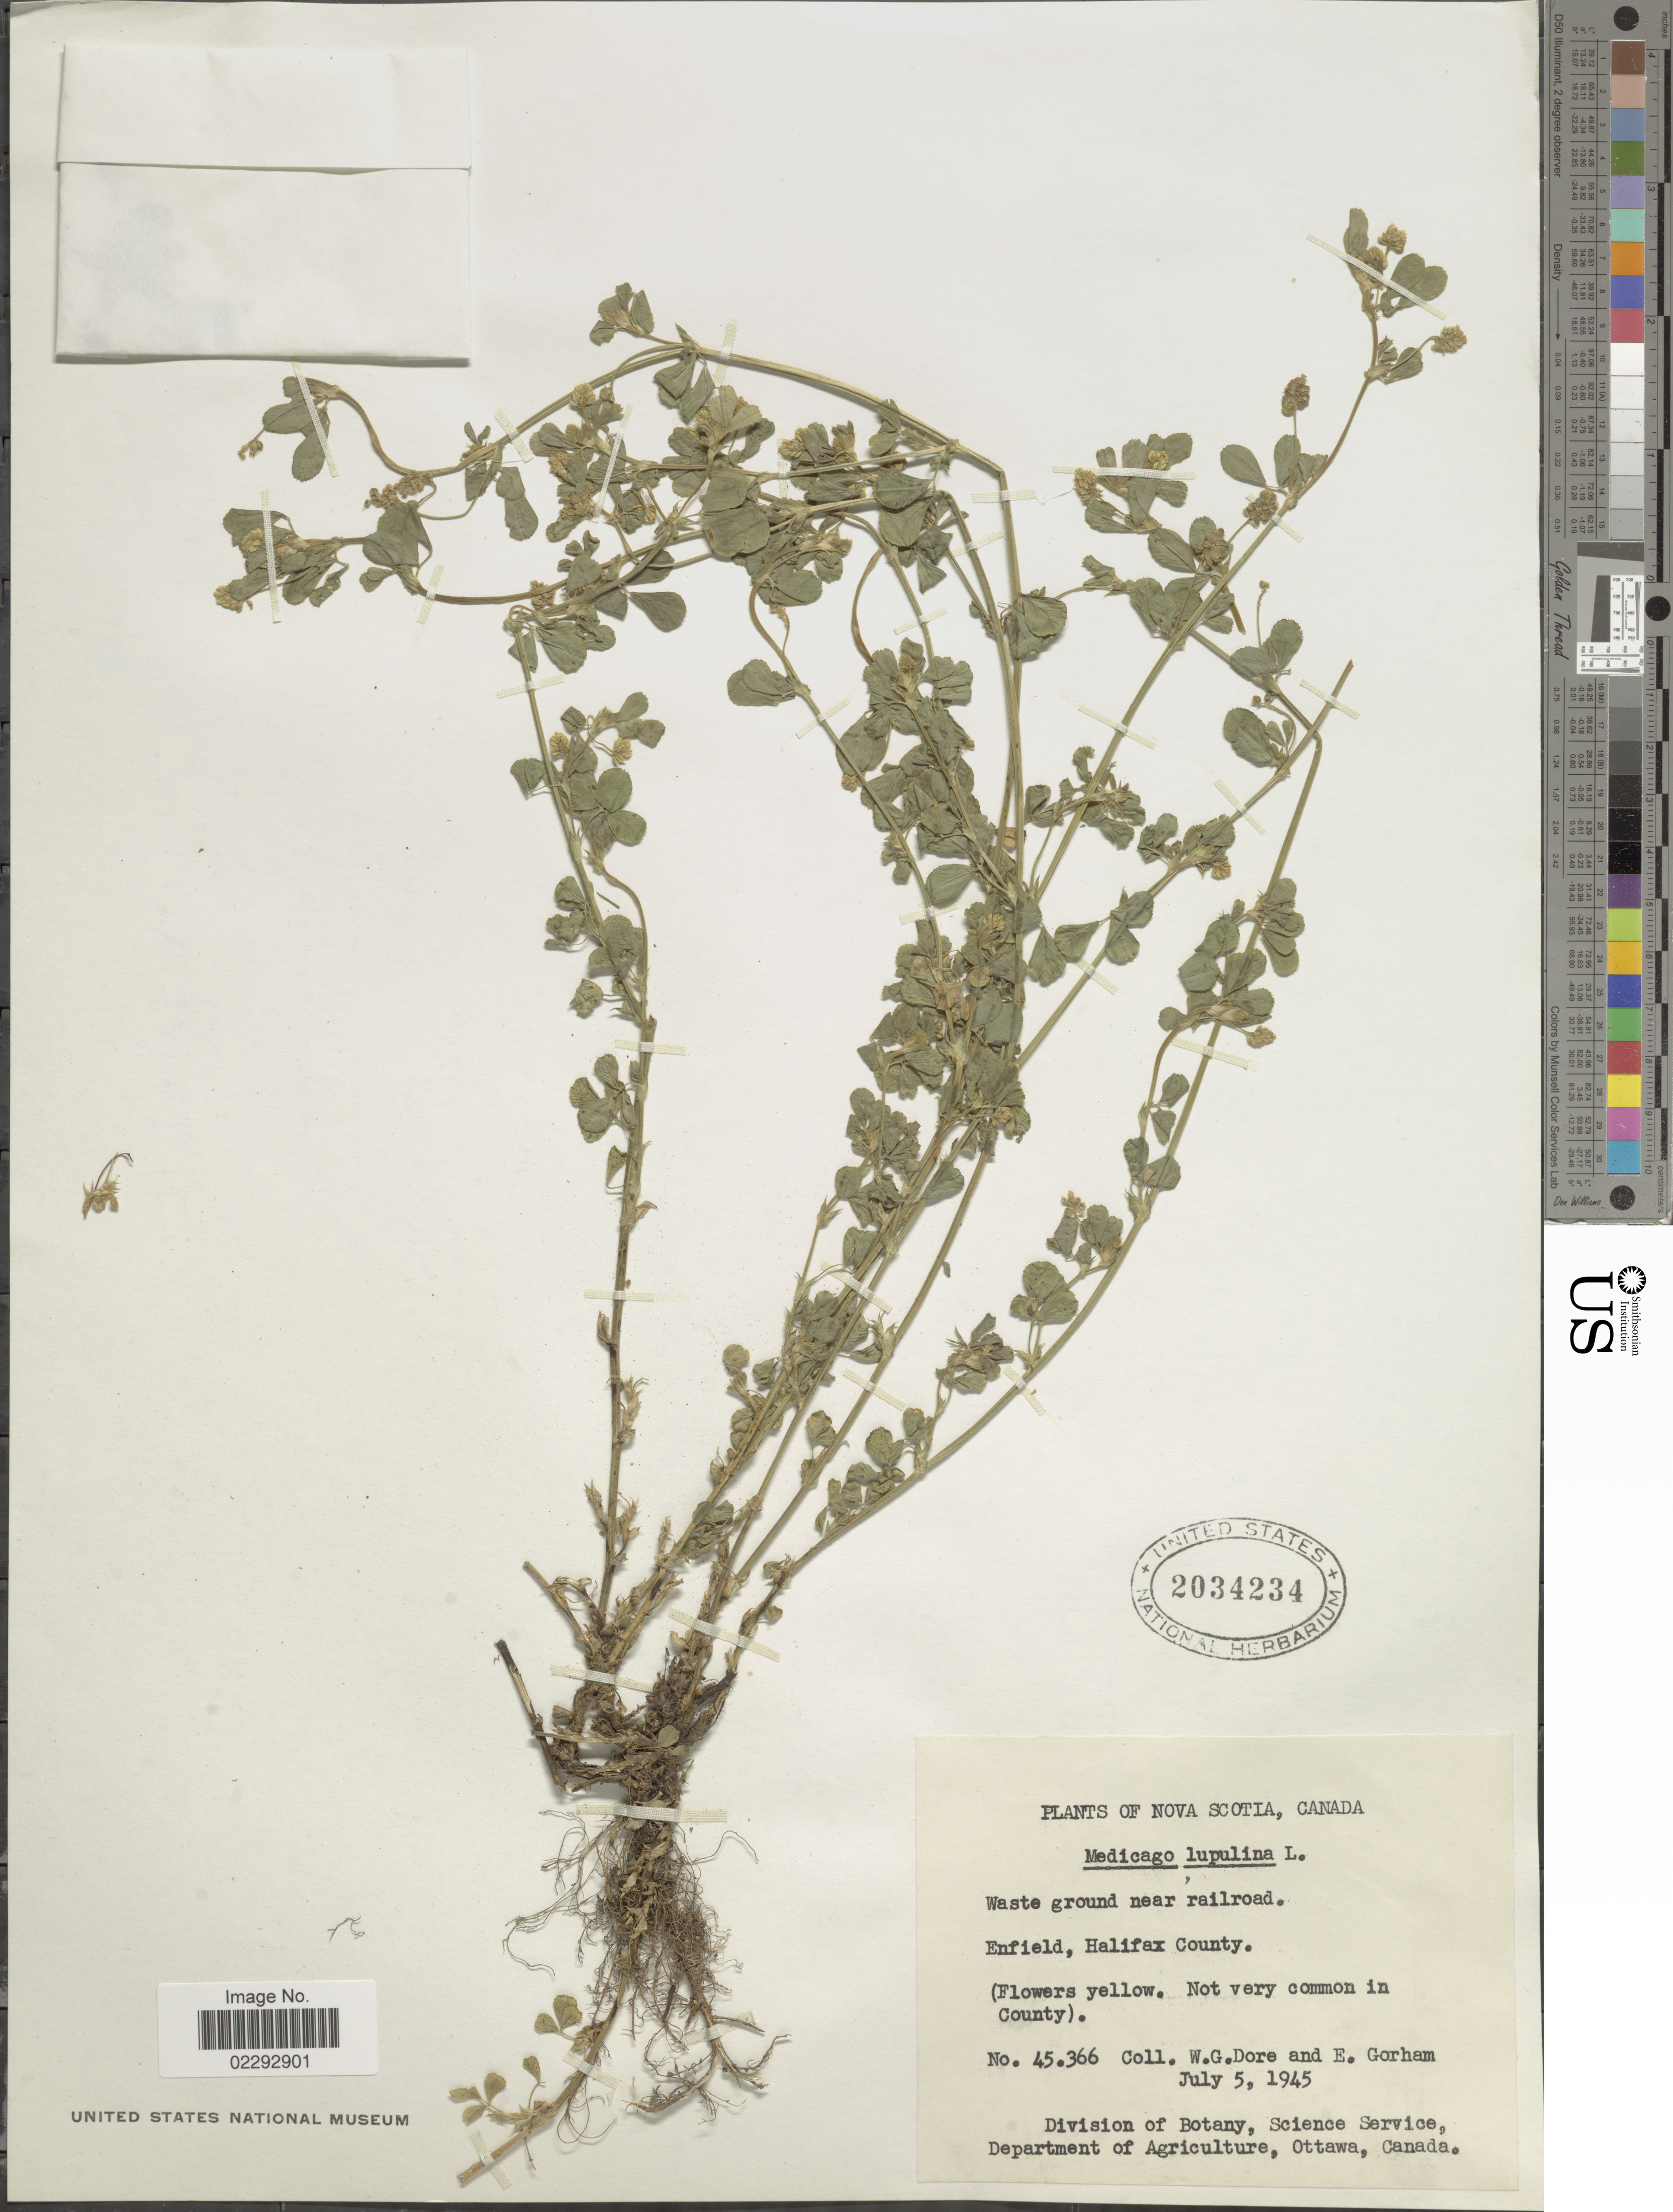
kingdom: Plantae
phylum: Tracheophyta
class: Magnoliopsida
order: Fabales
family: Fabaceae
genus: Medicago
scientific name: Medicago lupulina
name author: L.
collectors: W. Dore & E. Gorham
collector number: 45366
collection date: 1945-07-05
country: Canada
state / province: Nova Scotia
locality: Nova Scotia, Canada. Enfield, Halifex County. Waste ground near railroad.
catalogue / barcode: US 2034234